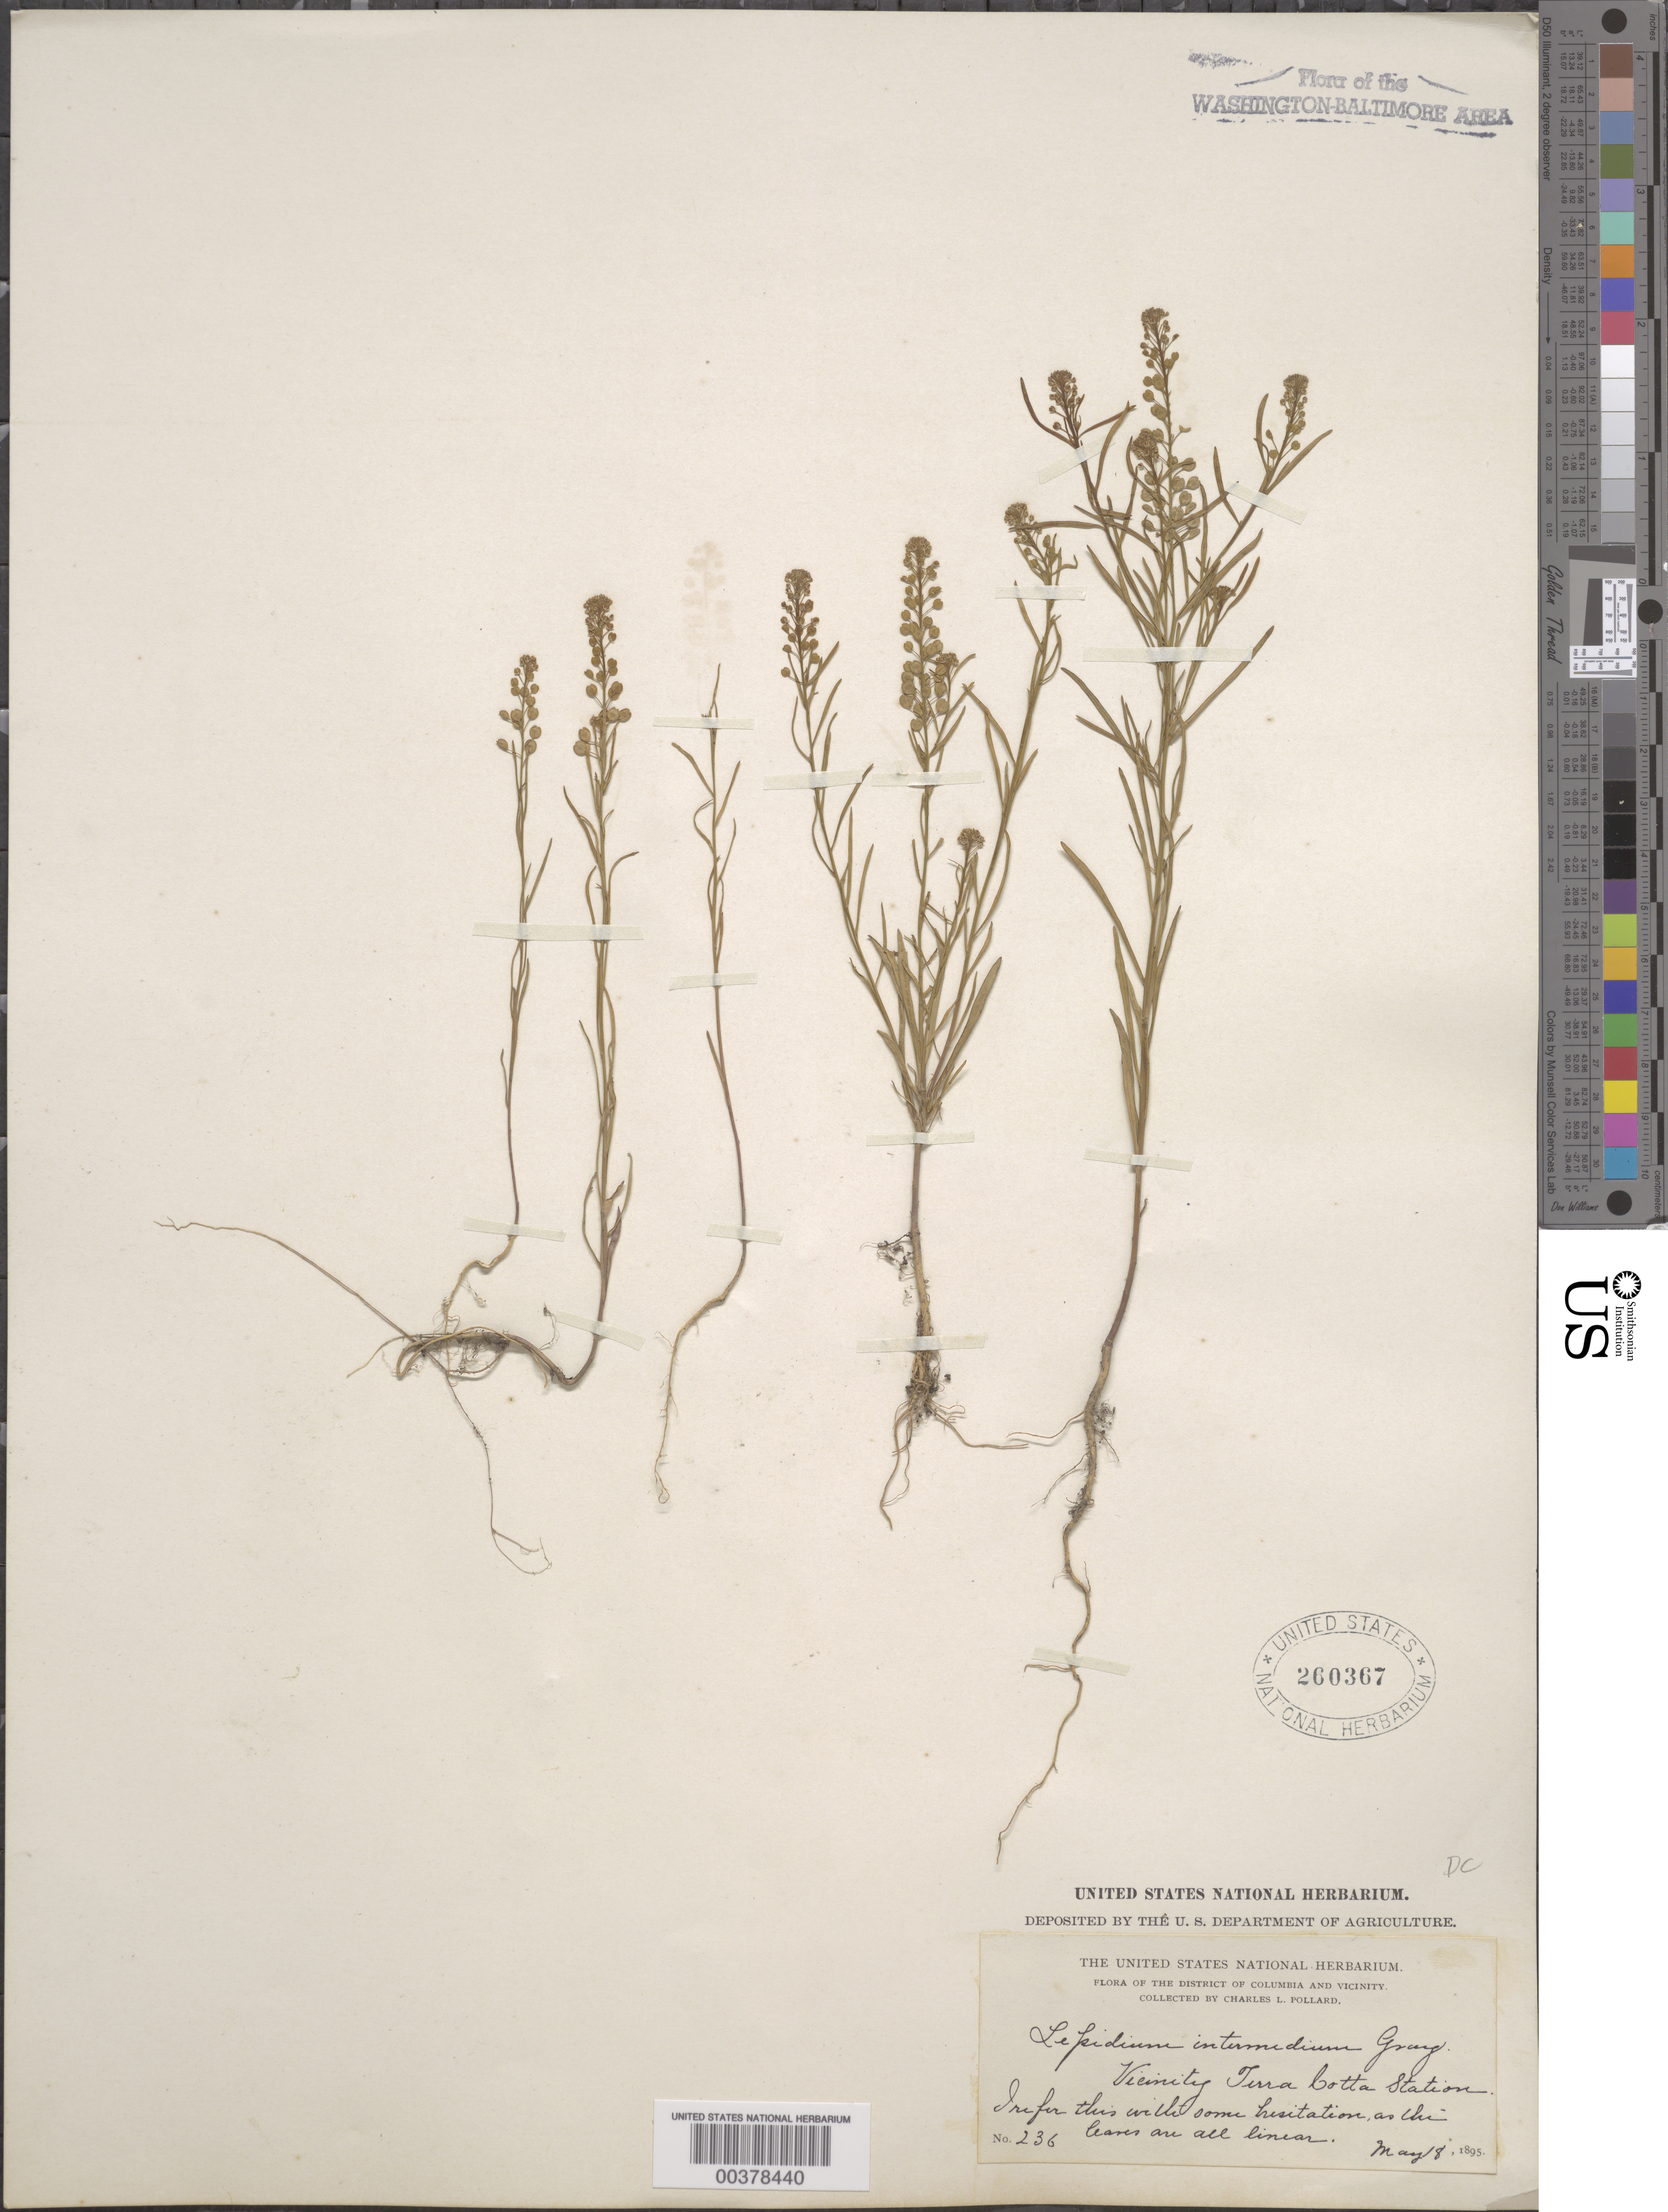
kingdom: Plantae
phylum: Tracheophyta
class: Magnoliopsida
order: Brassicales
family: Brassicaceae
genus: Lepidium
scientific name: Lepidium virginicum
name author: L.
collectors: C. L. Pollard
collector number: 236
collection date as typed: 18 May 1895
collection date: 1895-05-18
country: United States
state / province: District of Columbia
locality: Terra Cotta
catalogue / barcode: US 260367